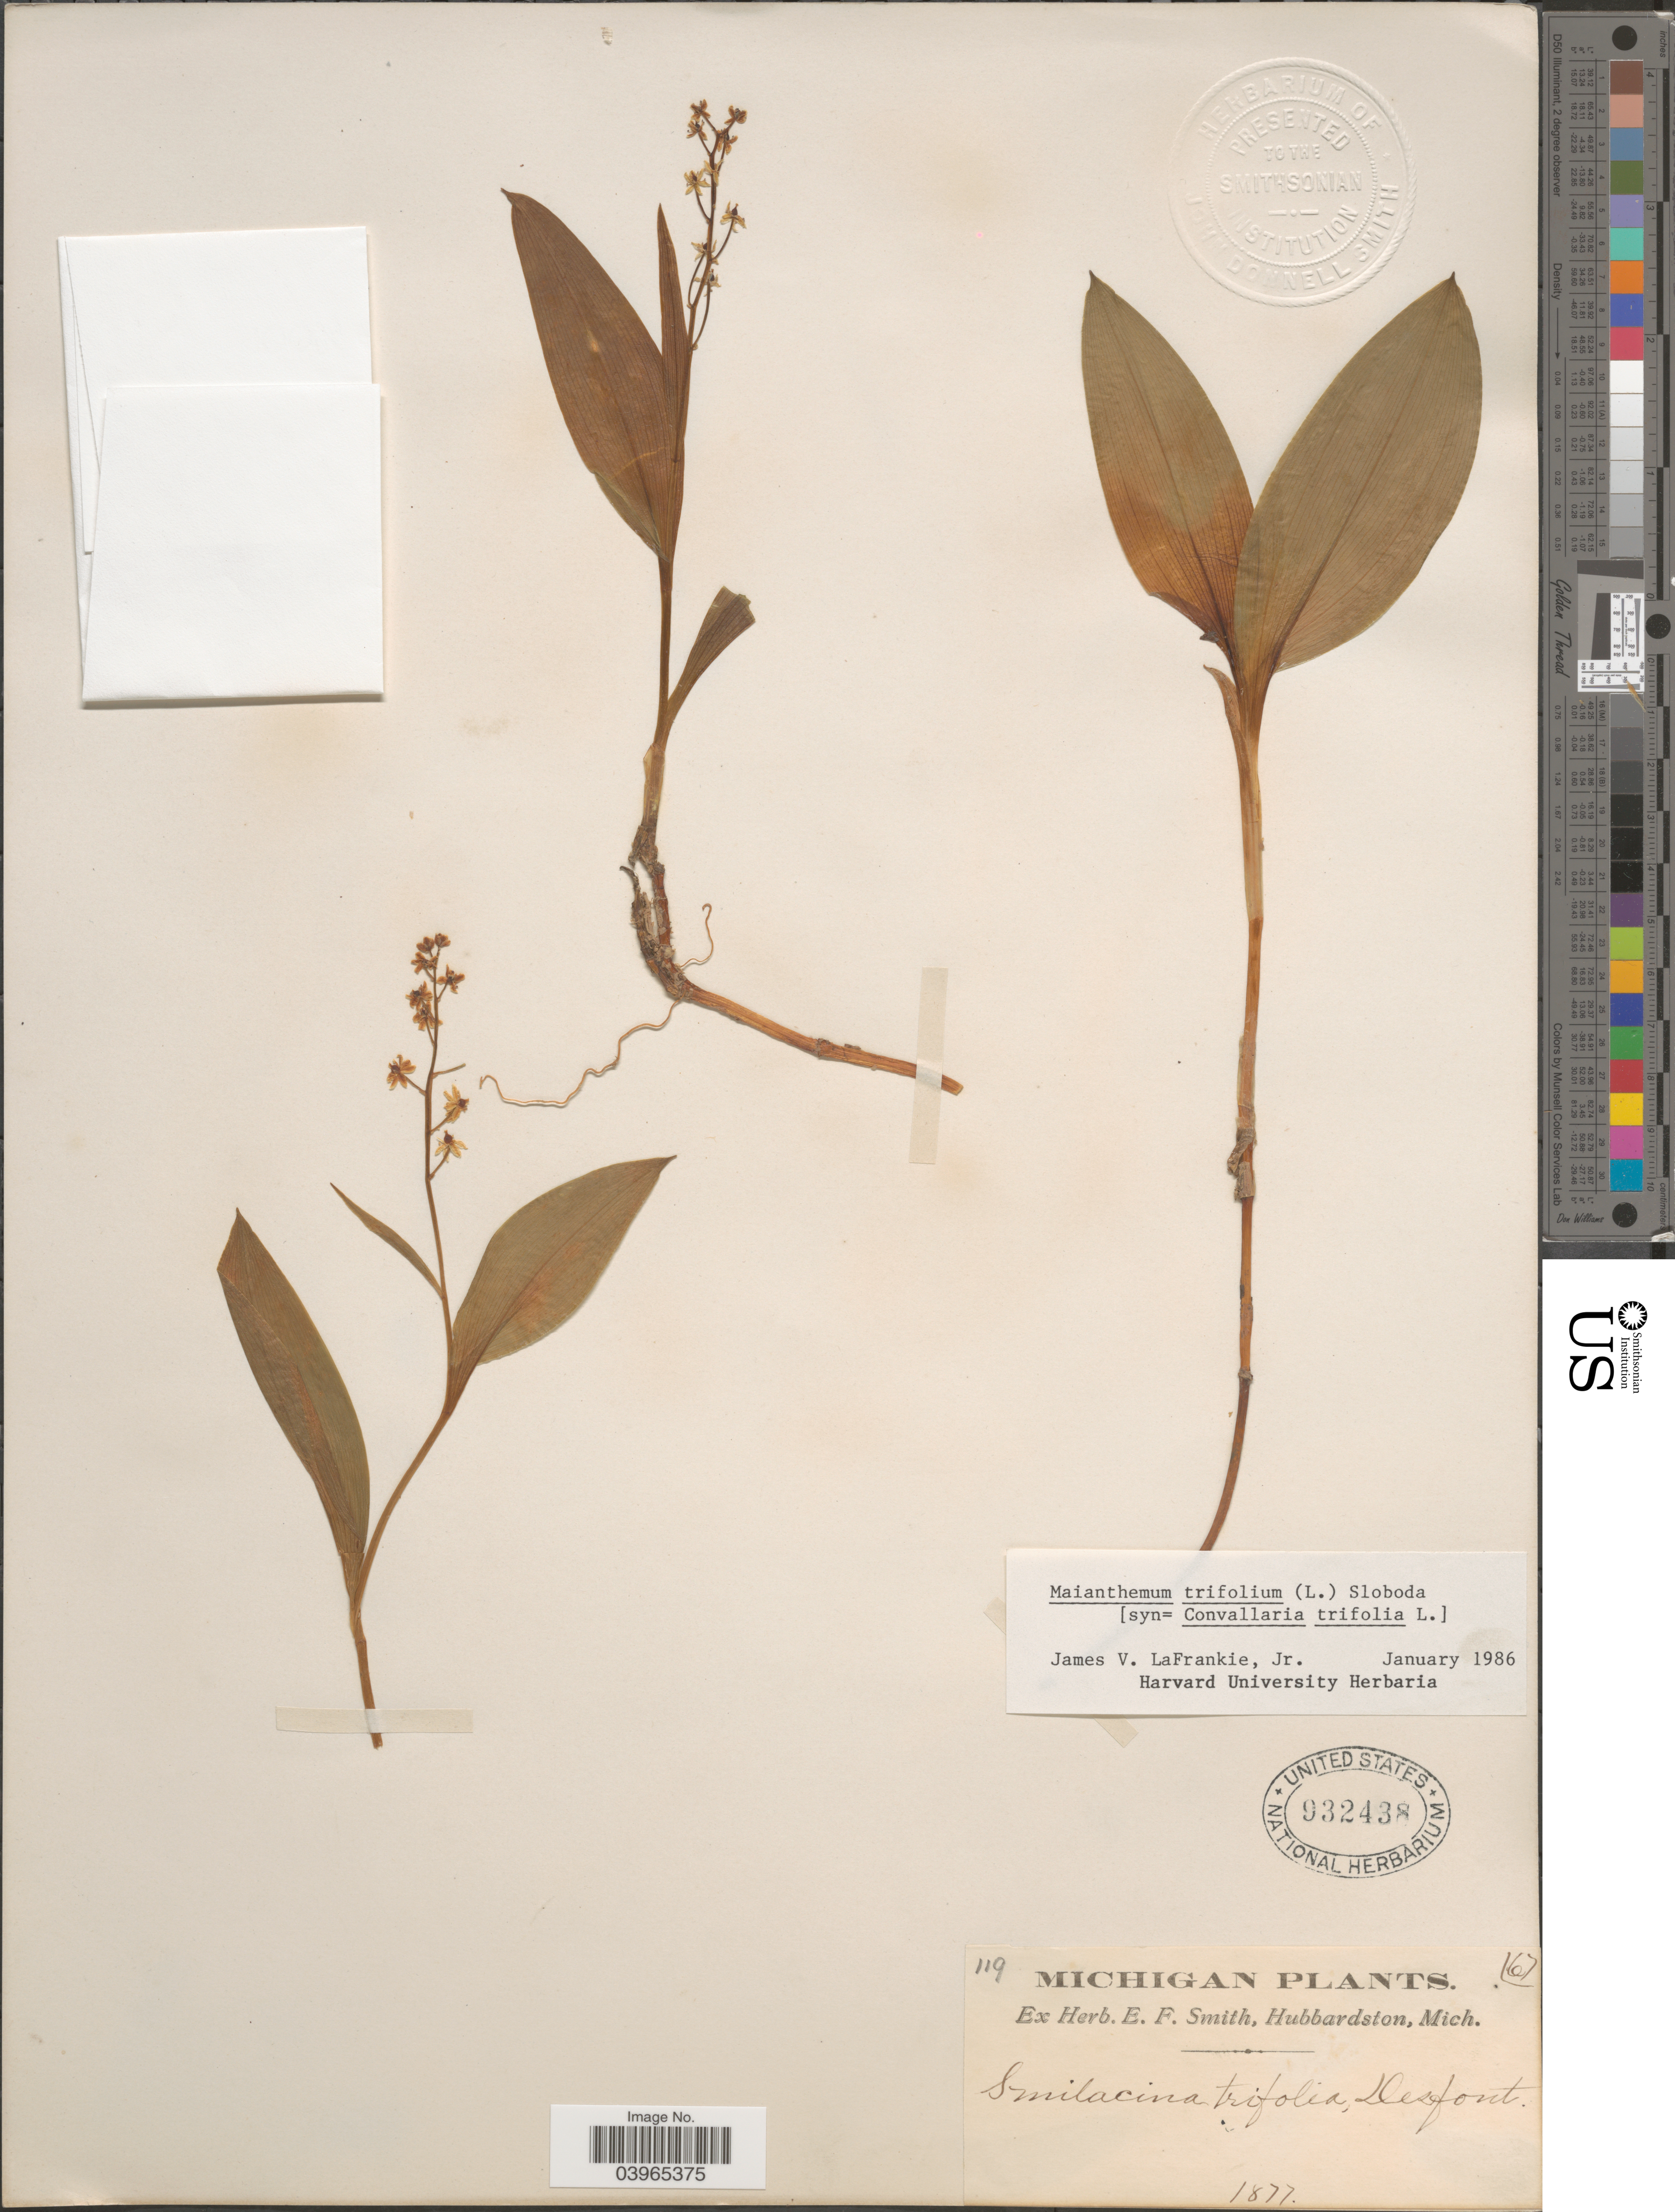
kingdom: Plantae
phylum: Tracheophyta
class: Liliopsida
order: Asparagales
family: Asparagaceae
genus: Maianthemum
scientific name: Maianthemum trifolium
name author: (L.) Sloboda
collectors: Ex Herb. E. F. Smith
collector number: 119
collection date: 1877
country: United States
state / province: Michigan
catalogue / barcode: US 932438